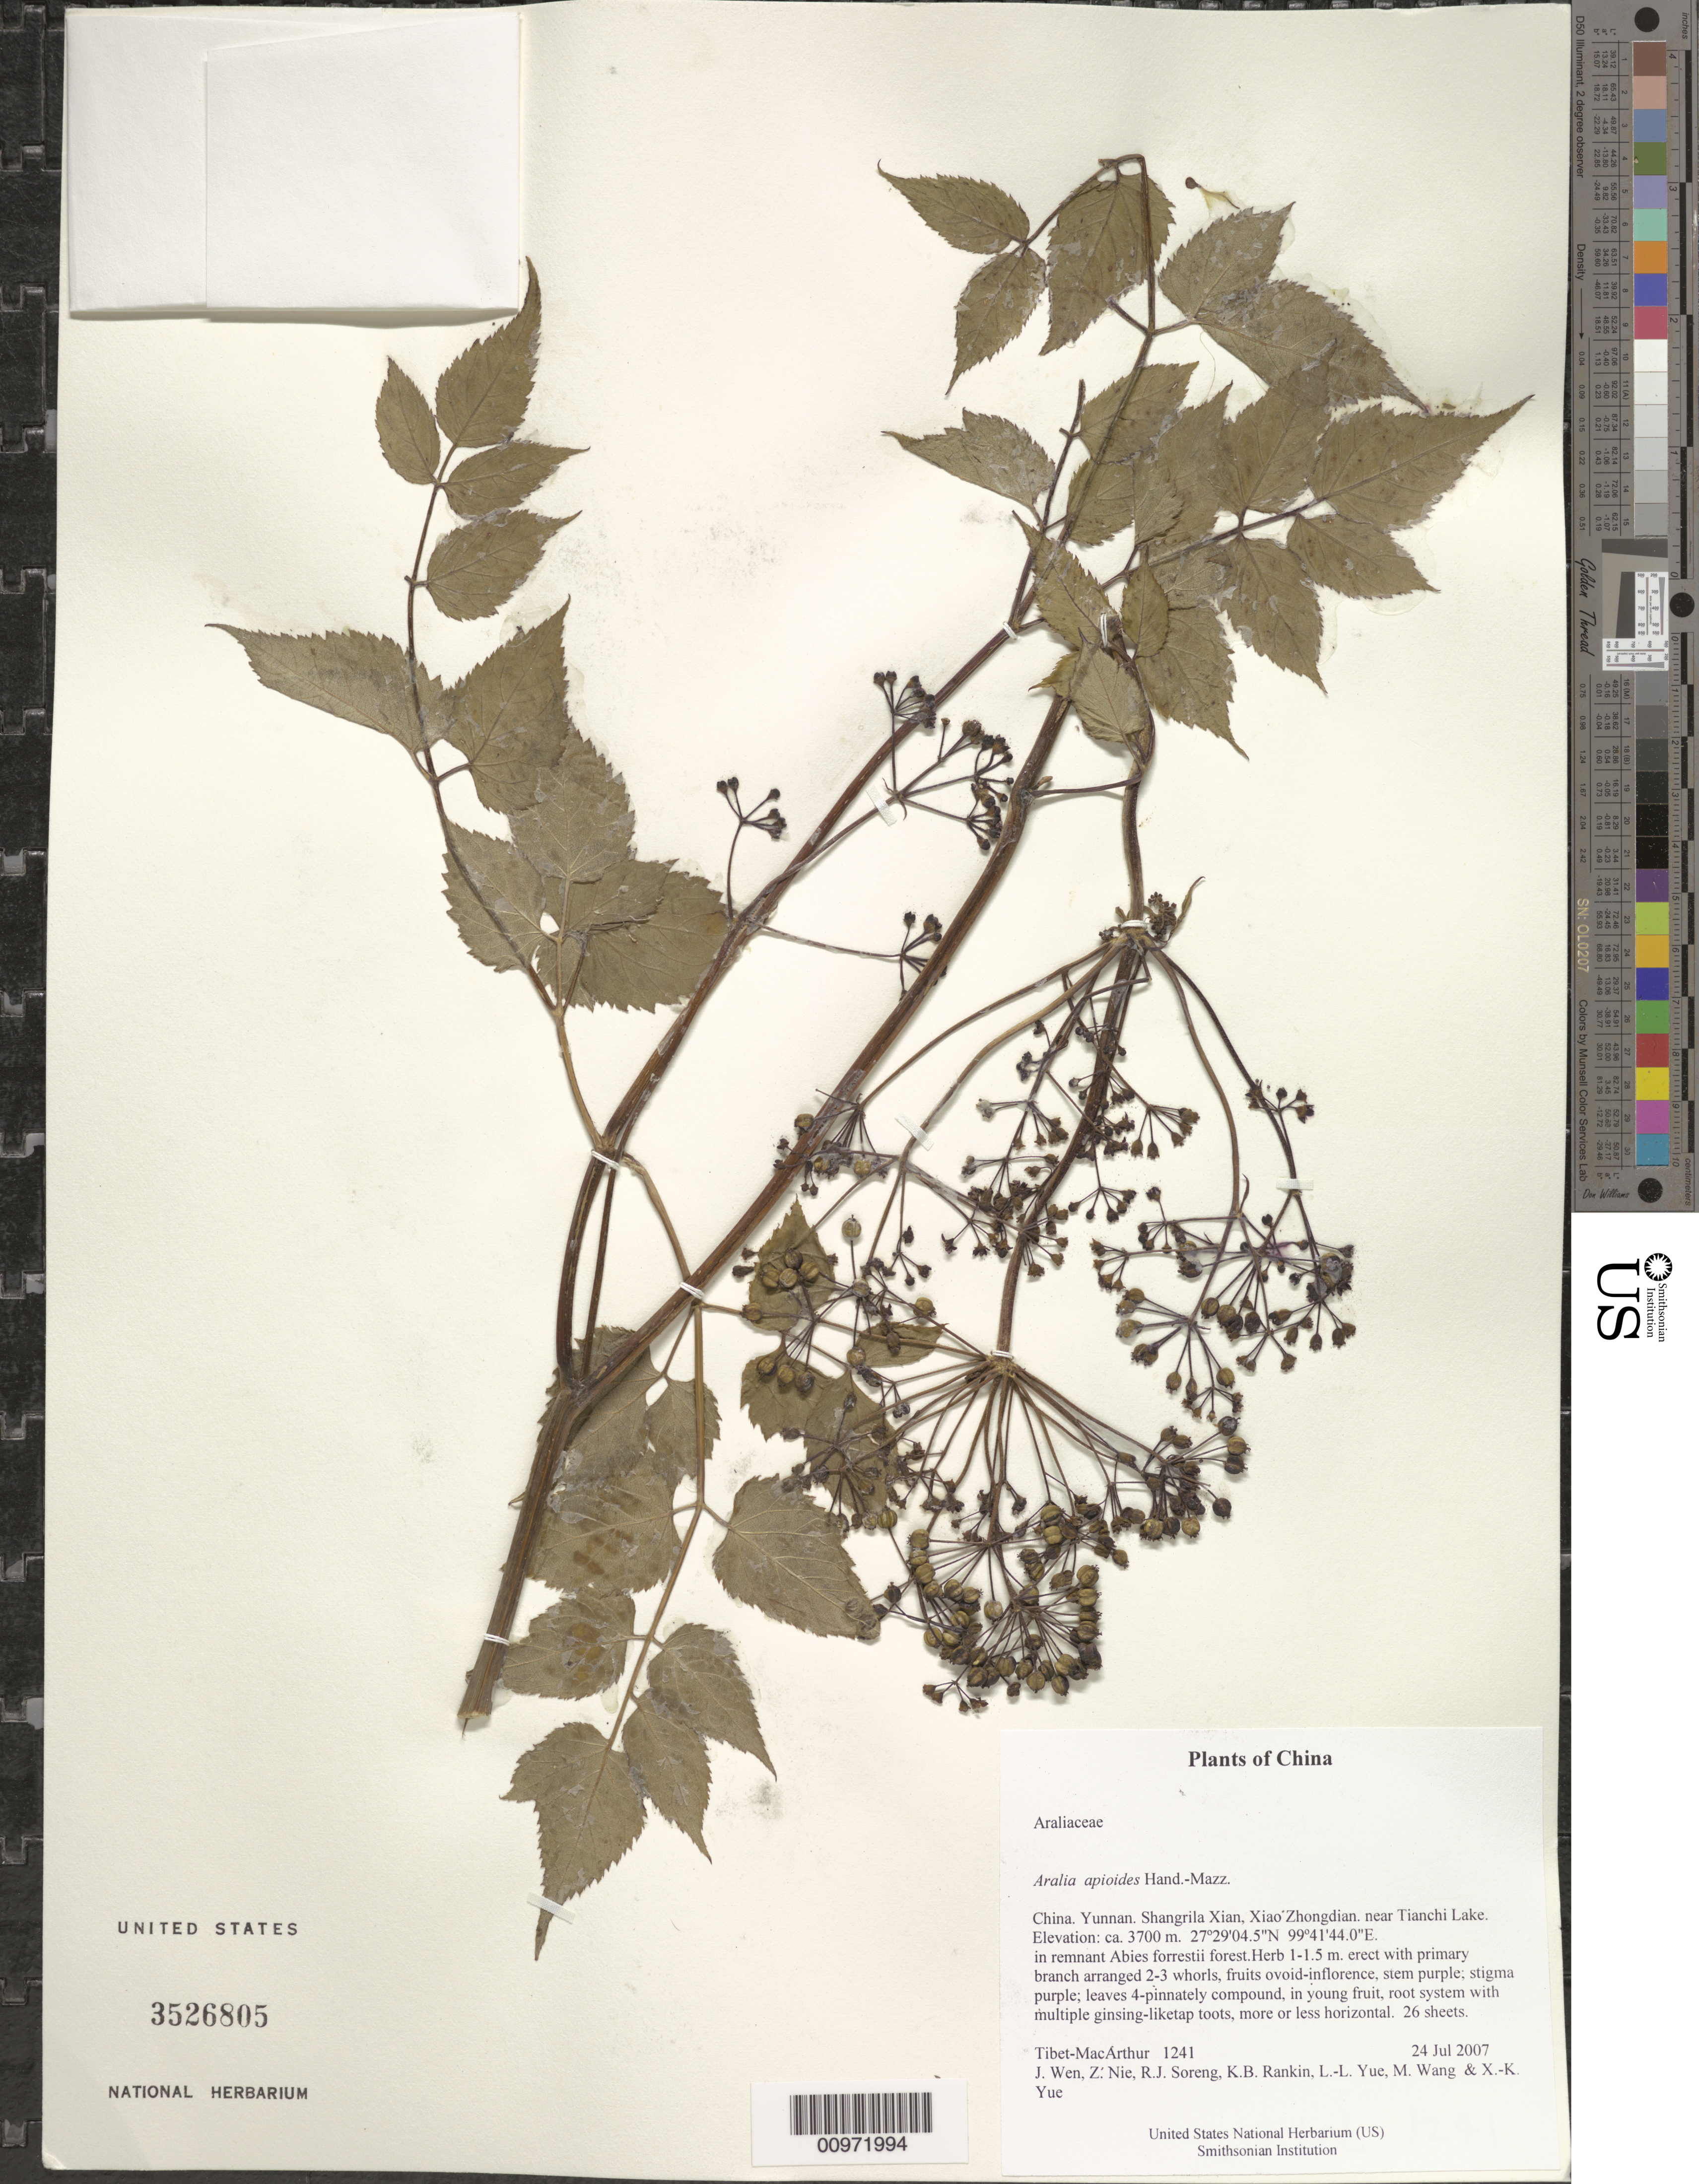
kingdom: Plantae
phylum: Tracheophyta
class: Magnoliopsida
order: Apiales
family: Araliaceae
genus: Aralia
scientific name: Aralia apioides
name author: Hand.-Mazz.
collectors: Tibet-MacArthur, J. Wen, Z. Nie, R. J. Soreng, K. Rankin, L. Yue, M. Wang & X. Yue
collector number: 1241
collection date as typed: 24 Jul 2007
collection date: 2007-07-24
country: China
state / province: Yunnan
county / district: Shangrila Xian, Xiao Zhongdian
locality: near Tianchi Lake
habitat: In remnant Abies forrestii forest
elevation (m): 3700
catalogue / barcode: US 3526805